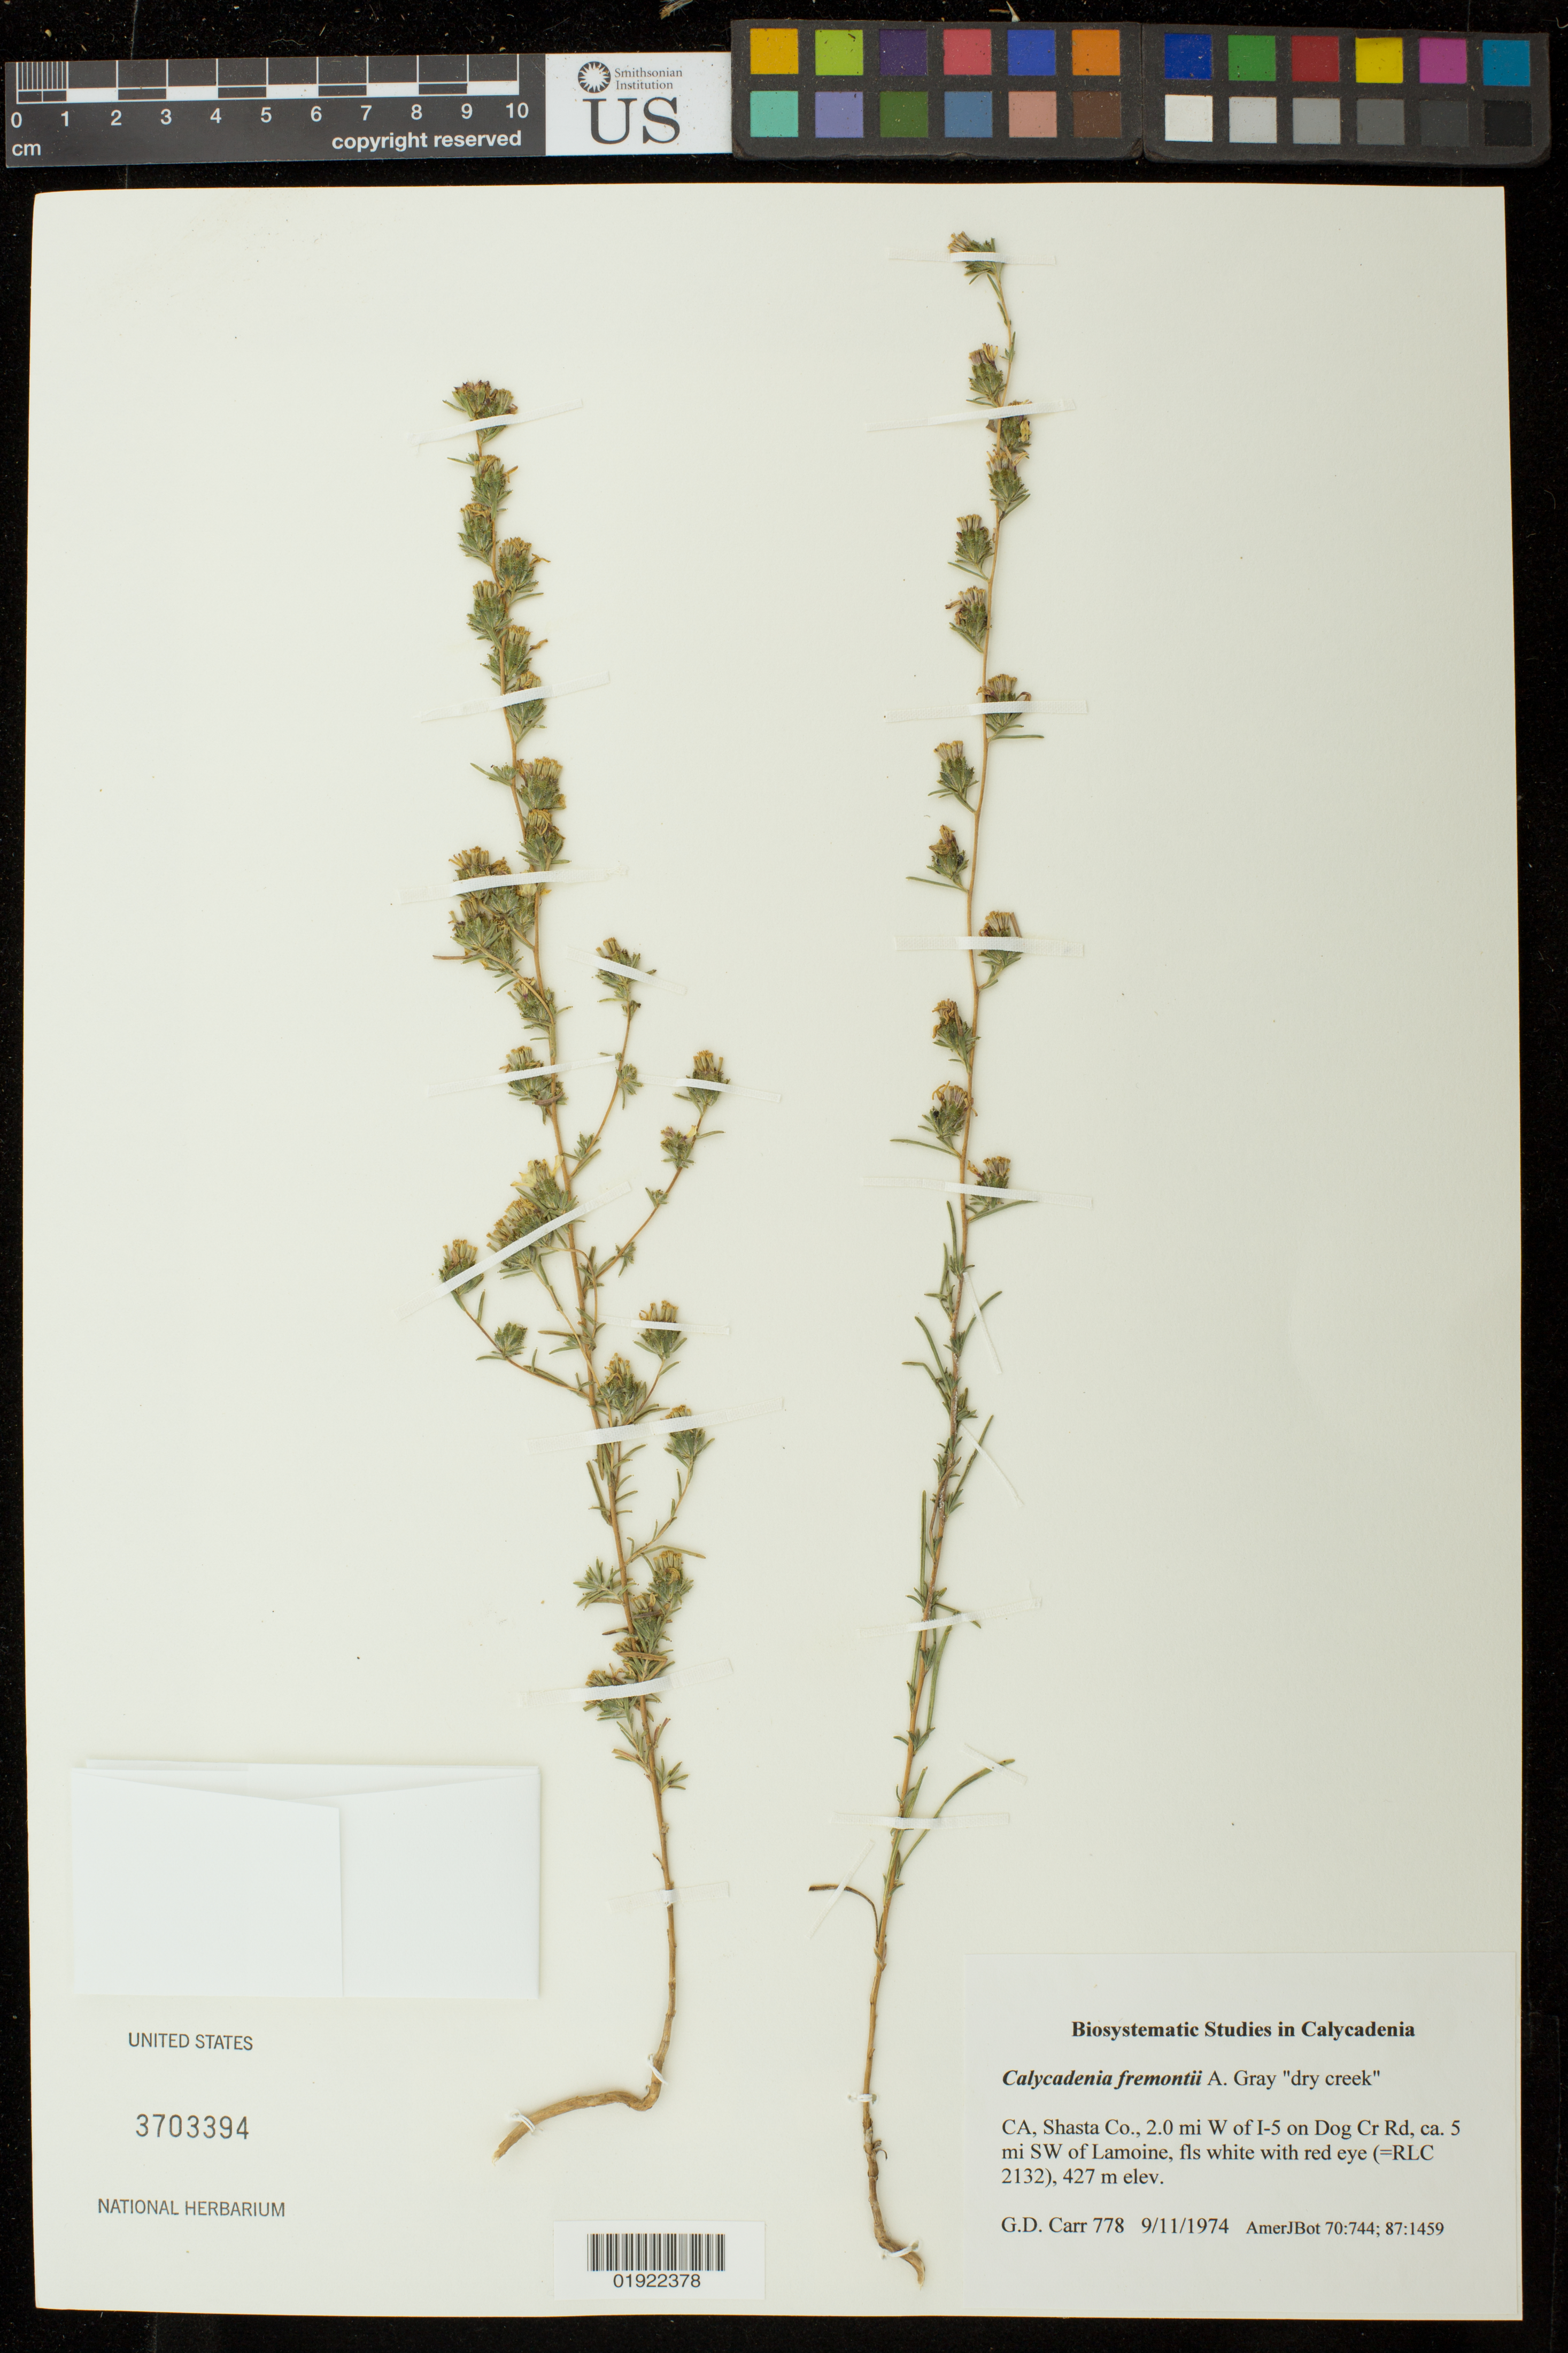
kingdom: Plantae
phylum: Tracheophyta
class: Magnoliopsida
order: Asterales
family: Asteraceae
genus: Calycadenia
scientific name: Calycadenia fremontii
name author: A. Gray in Emory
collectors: G. Carr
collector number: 778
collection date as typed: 9/11/1974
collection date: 1974-09-11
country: United States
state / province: California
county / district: Shasta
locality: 2.0 mi W of I-5 on Dog Cr Rd, ca. 5 mi SW of Lamoine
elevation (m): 427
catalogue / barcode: US 3703394